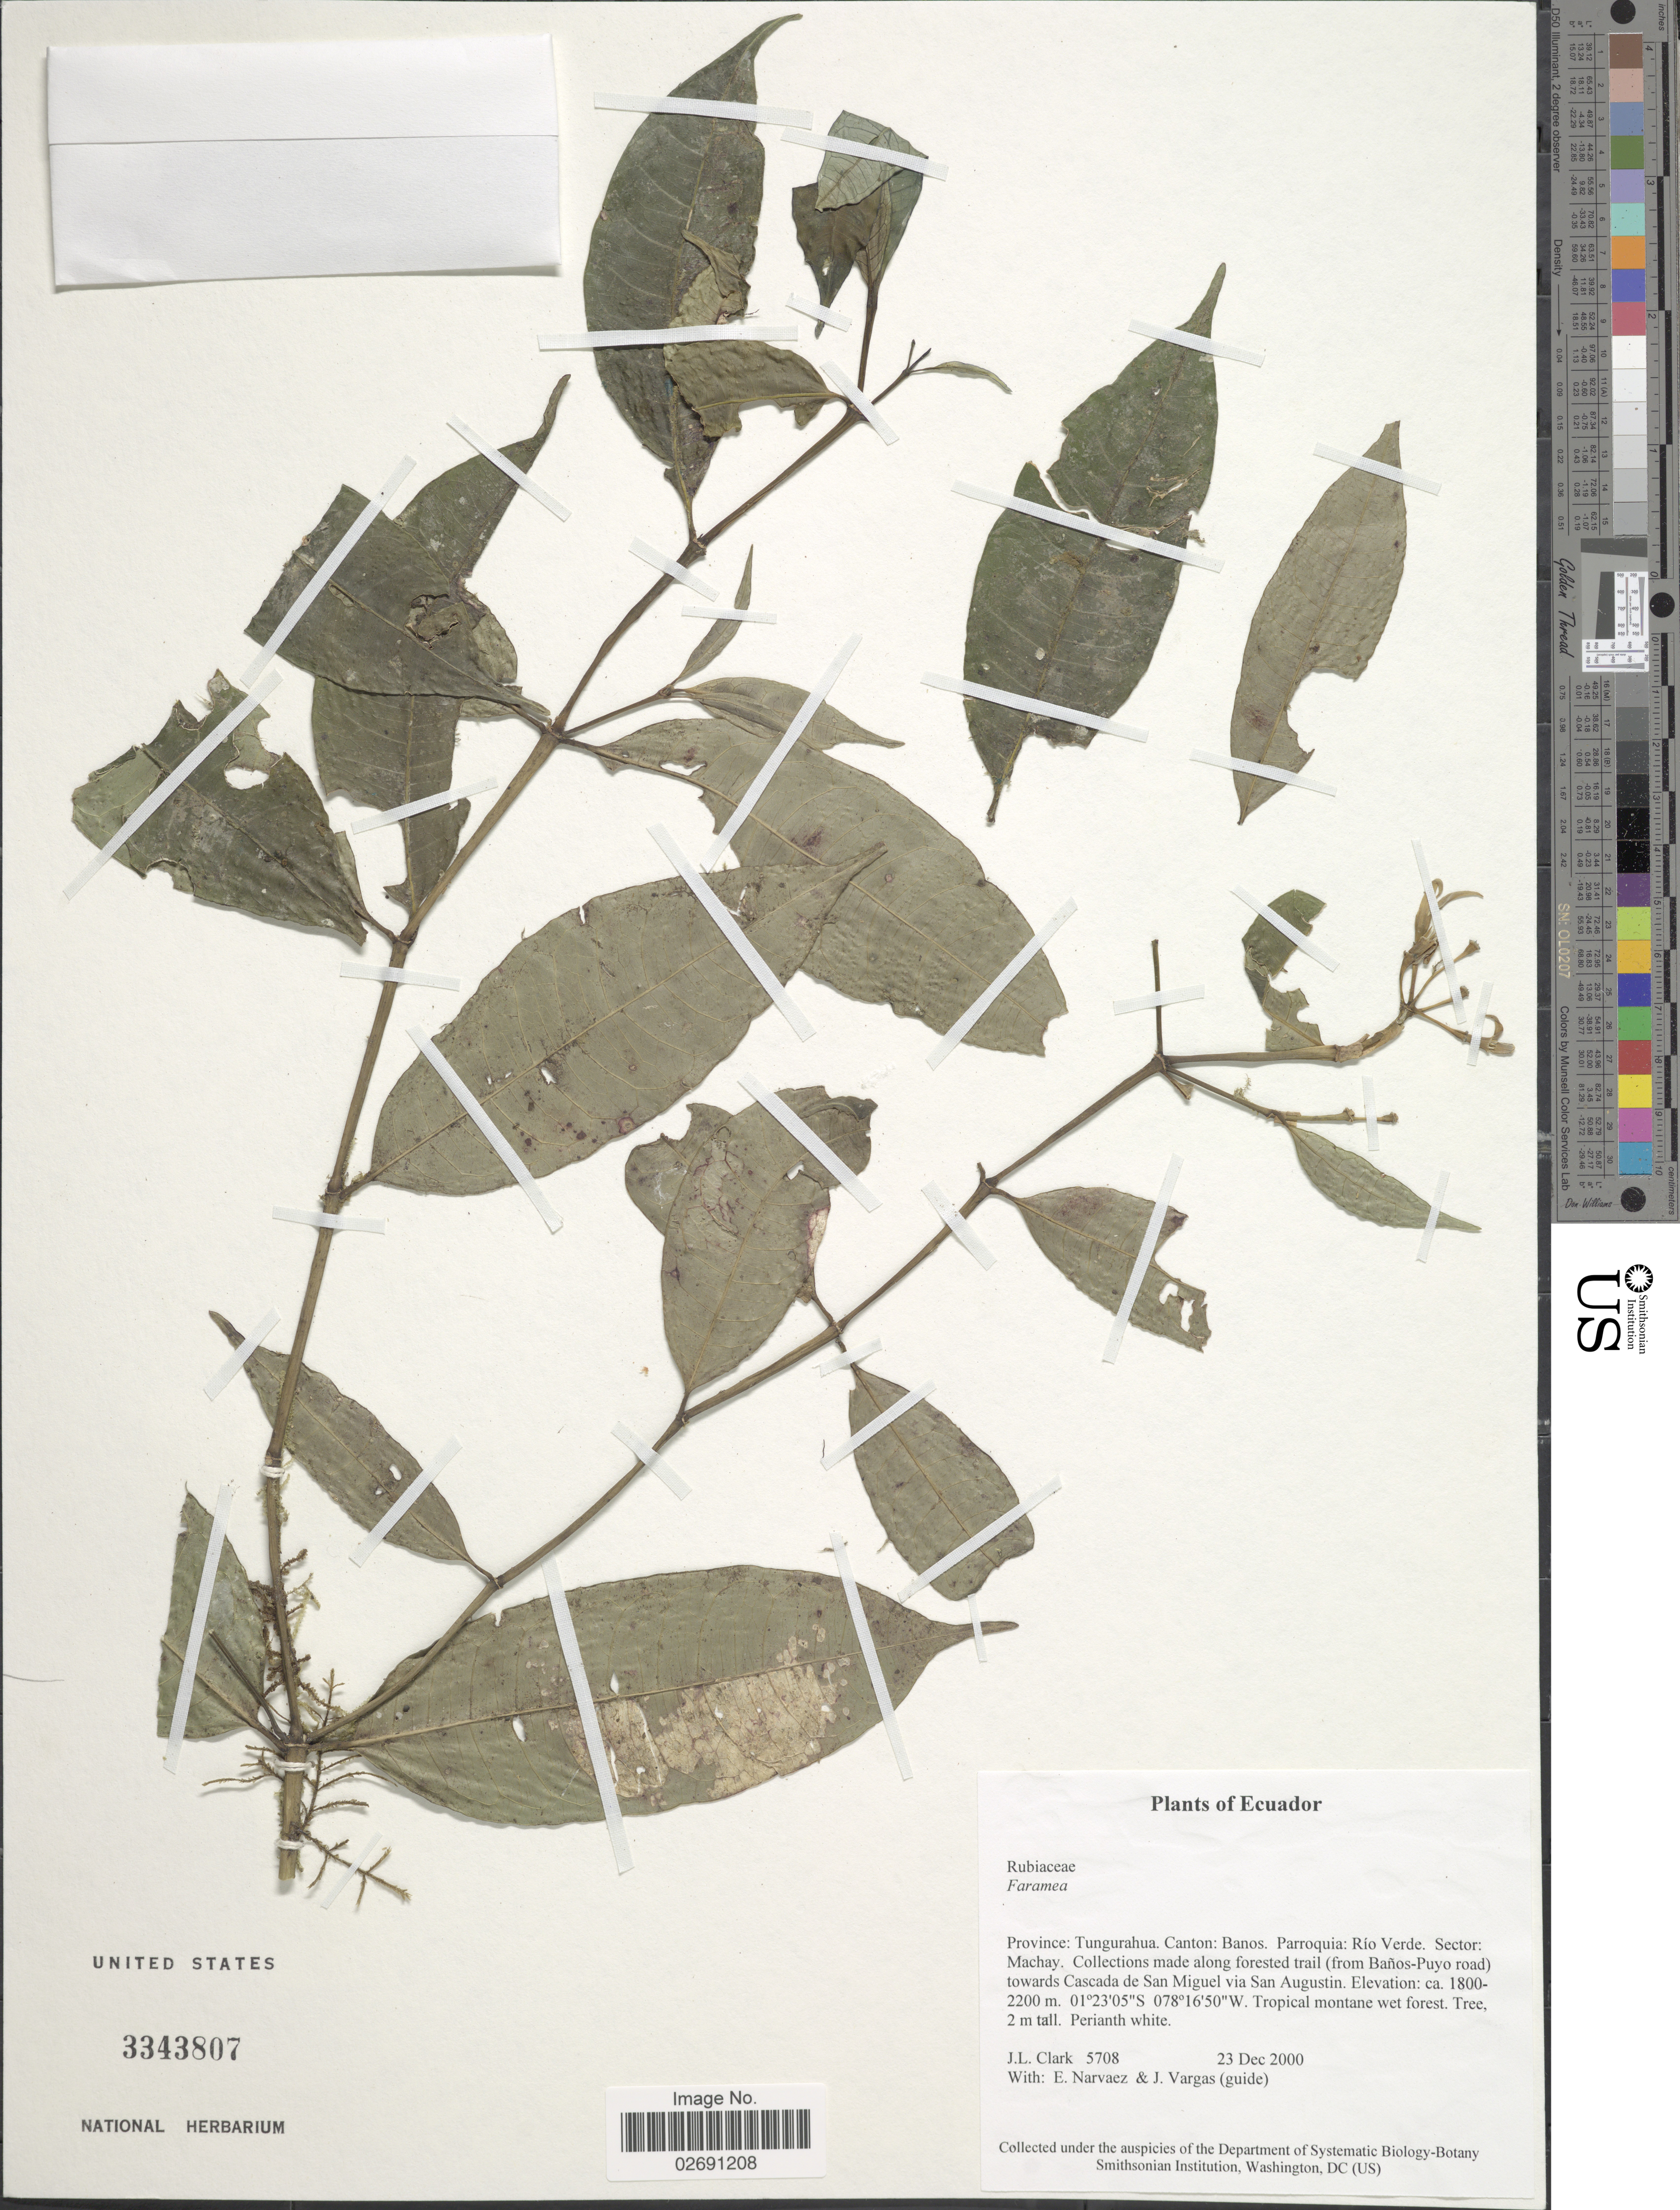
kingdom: Plantae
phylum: Tracheophyta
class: Magnoliopsida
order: Gentianales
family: Rubiaceae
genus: Faramea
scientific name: Faramea sp.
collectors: J. L. Clark, E. Narváez & J. Vargas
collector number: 5708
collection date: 2000-12-23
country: Ecuador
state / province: Tungurahua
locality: Canton: Banos, Parroquia: Rio Verde, Sector: Machay, made along forested trail (from Banos-Puyo road) towards Cascada de San Miguel via San Augustin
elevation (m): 1800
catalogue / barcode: US 3343807